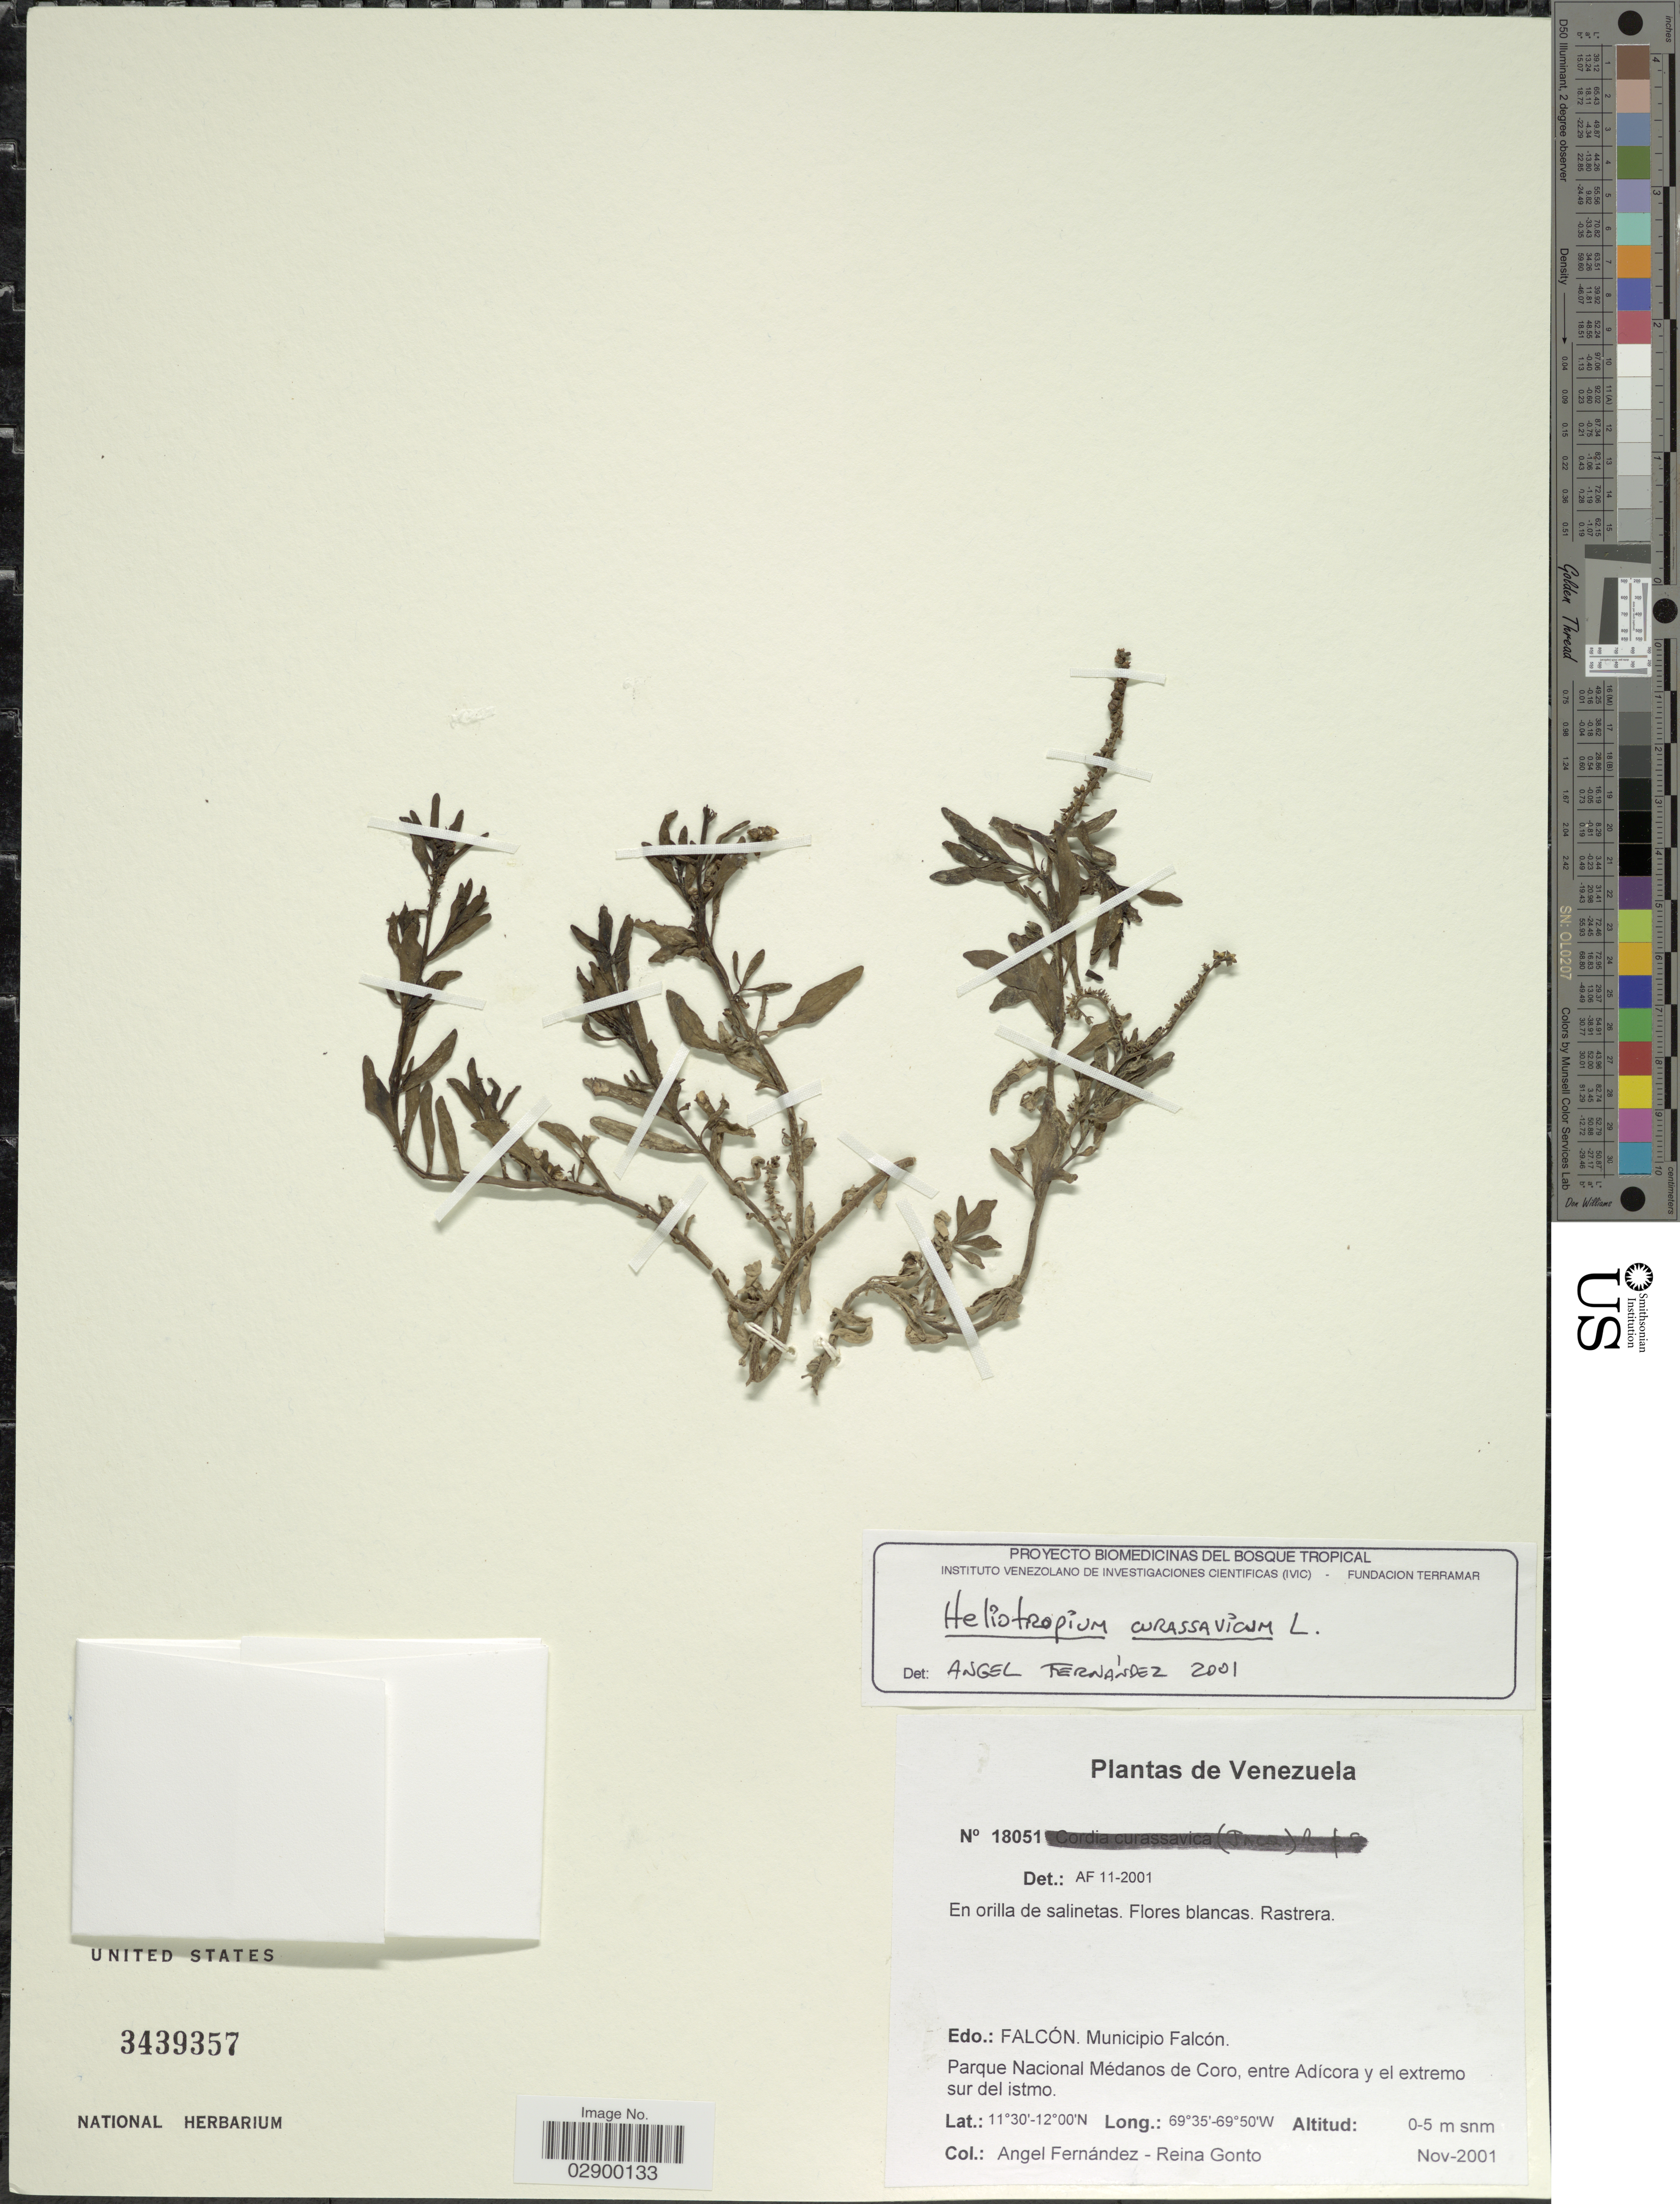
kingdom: Plantae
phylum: Tracheophyta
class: Magnoliopsida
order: Boraginales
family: Heliotropiaceae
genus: Heliotropium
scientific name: Heliotropium curassavicum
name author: L.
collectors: Á. Fernández & R. Gonto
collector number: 18051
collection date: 2001-11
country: Venezuela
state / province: Falcón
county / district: Falcón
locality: Municipio Falcón. Parque Nacional Médanos de Coro, entre Adícora y el extremo sur del istmo.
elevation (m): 0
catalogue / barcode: US 3439357